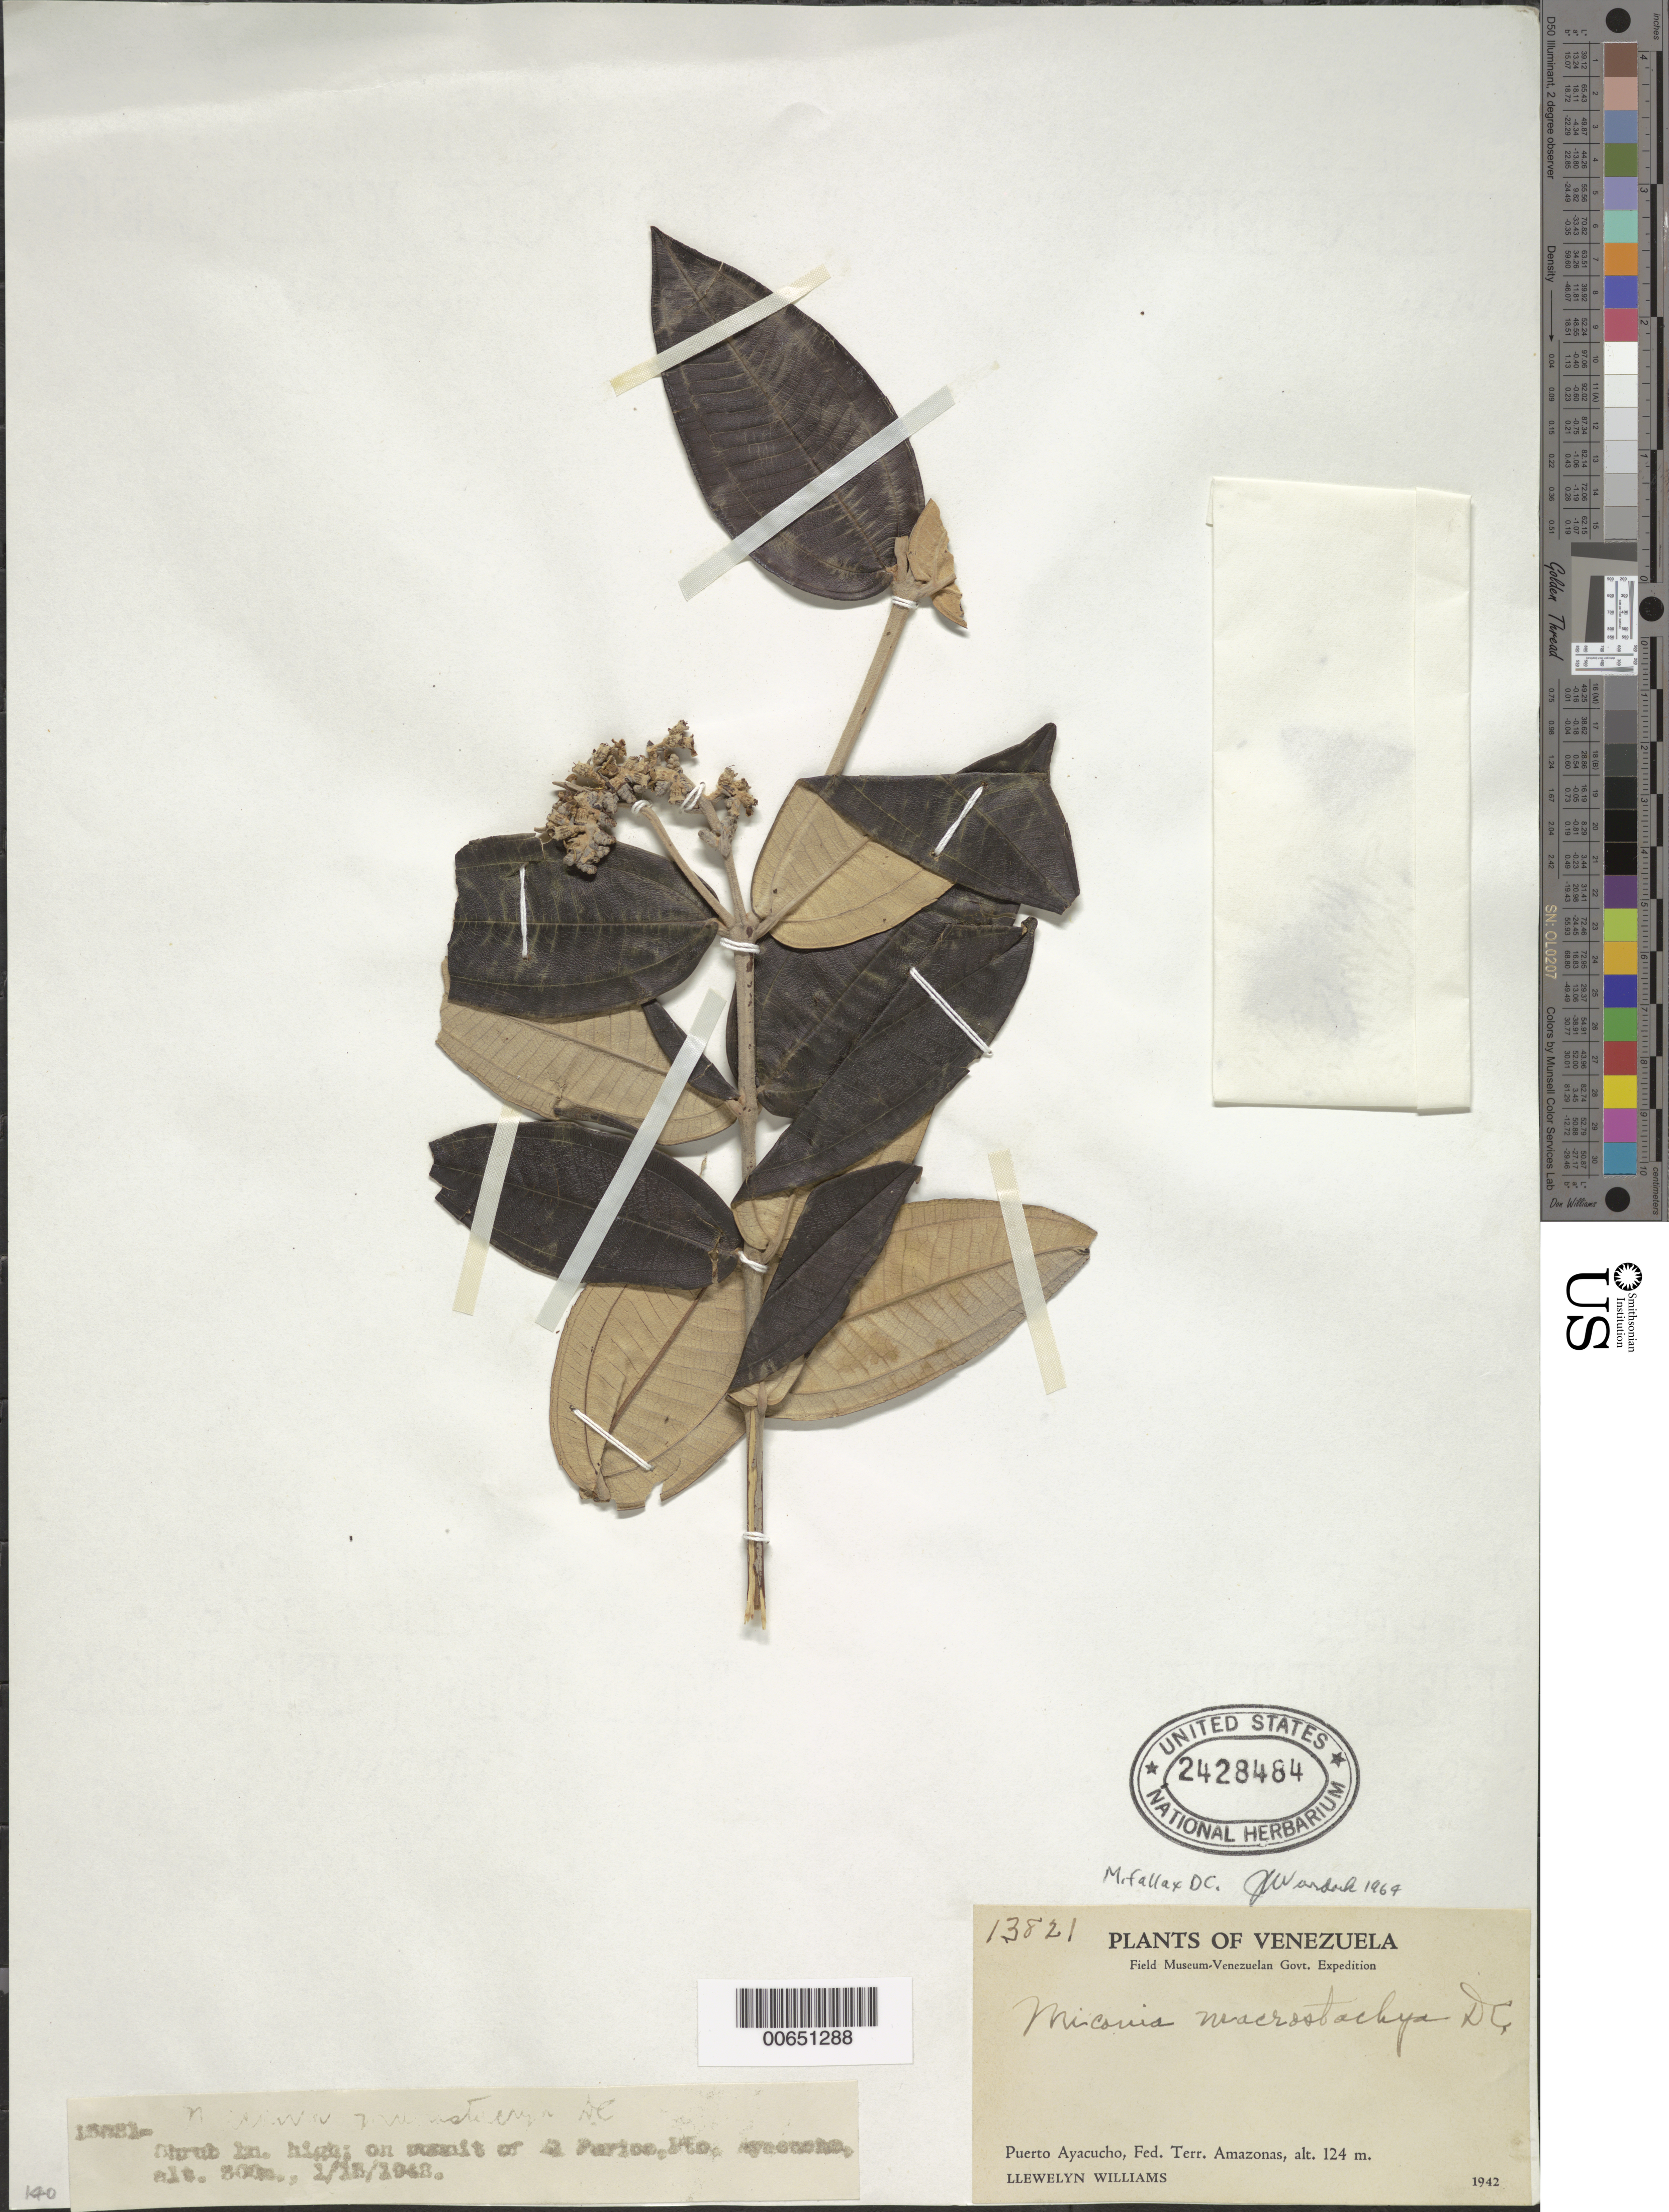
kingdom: Plantae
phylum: Tracheophyta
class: Magnoliopsida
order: Myrtales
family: Melastomataceae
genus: Miconia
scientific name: Miconia fallax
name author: DC.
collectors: Ll. Williams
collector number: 13821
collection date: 1942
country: Venezuela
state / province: Amazonas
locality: Puerto Ayacucho, Fed. Terr. Amazonas.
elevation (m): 124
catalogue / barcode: US 2428484